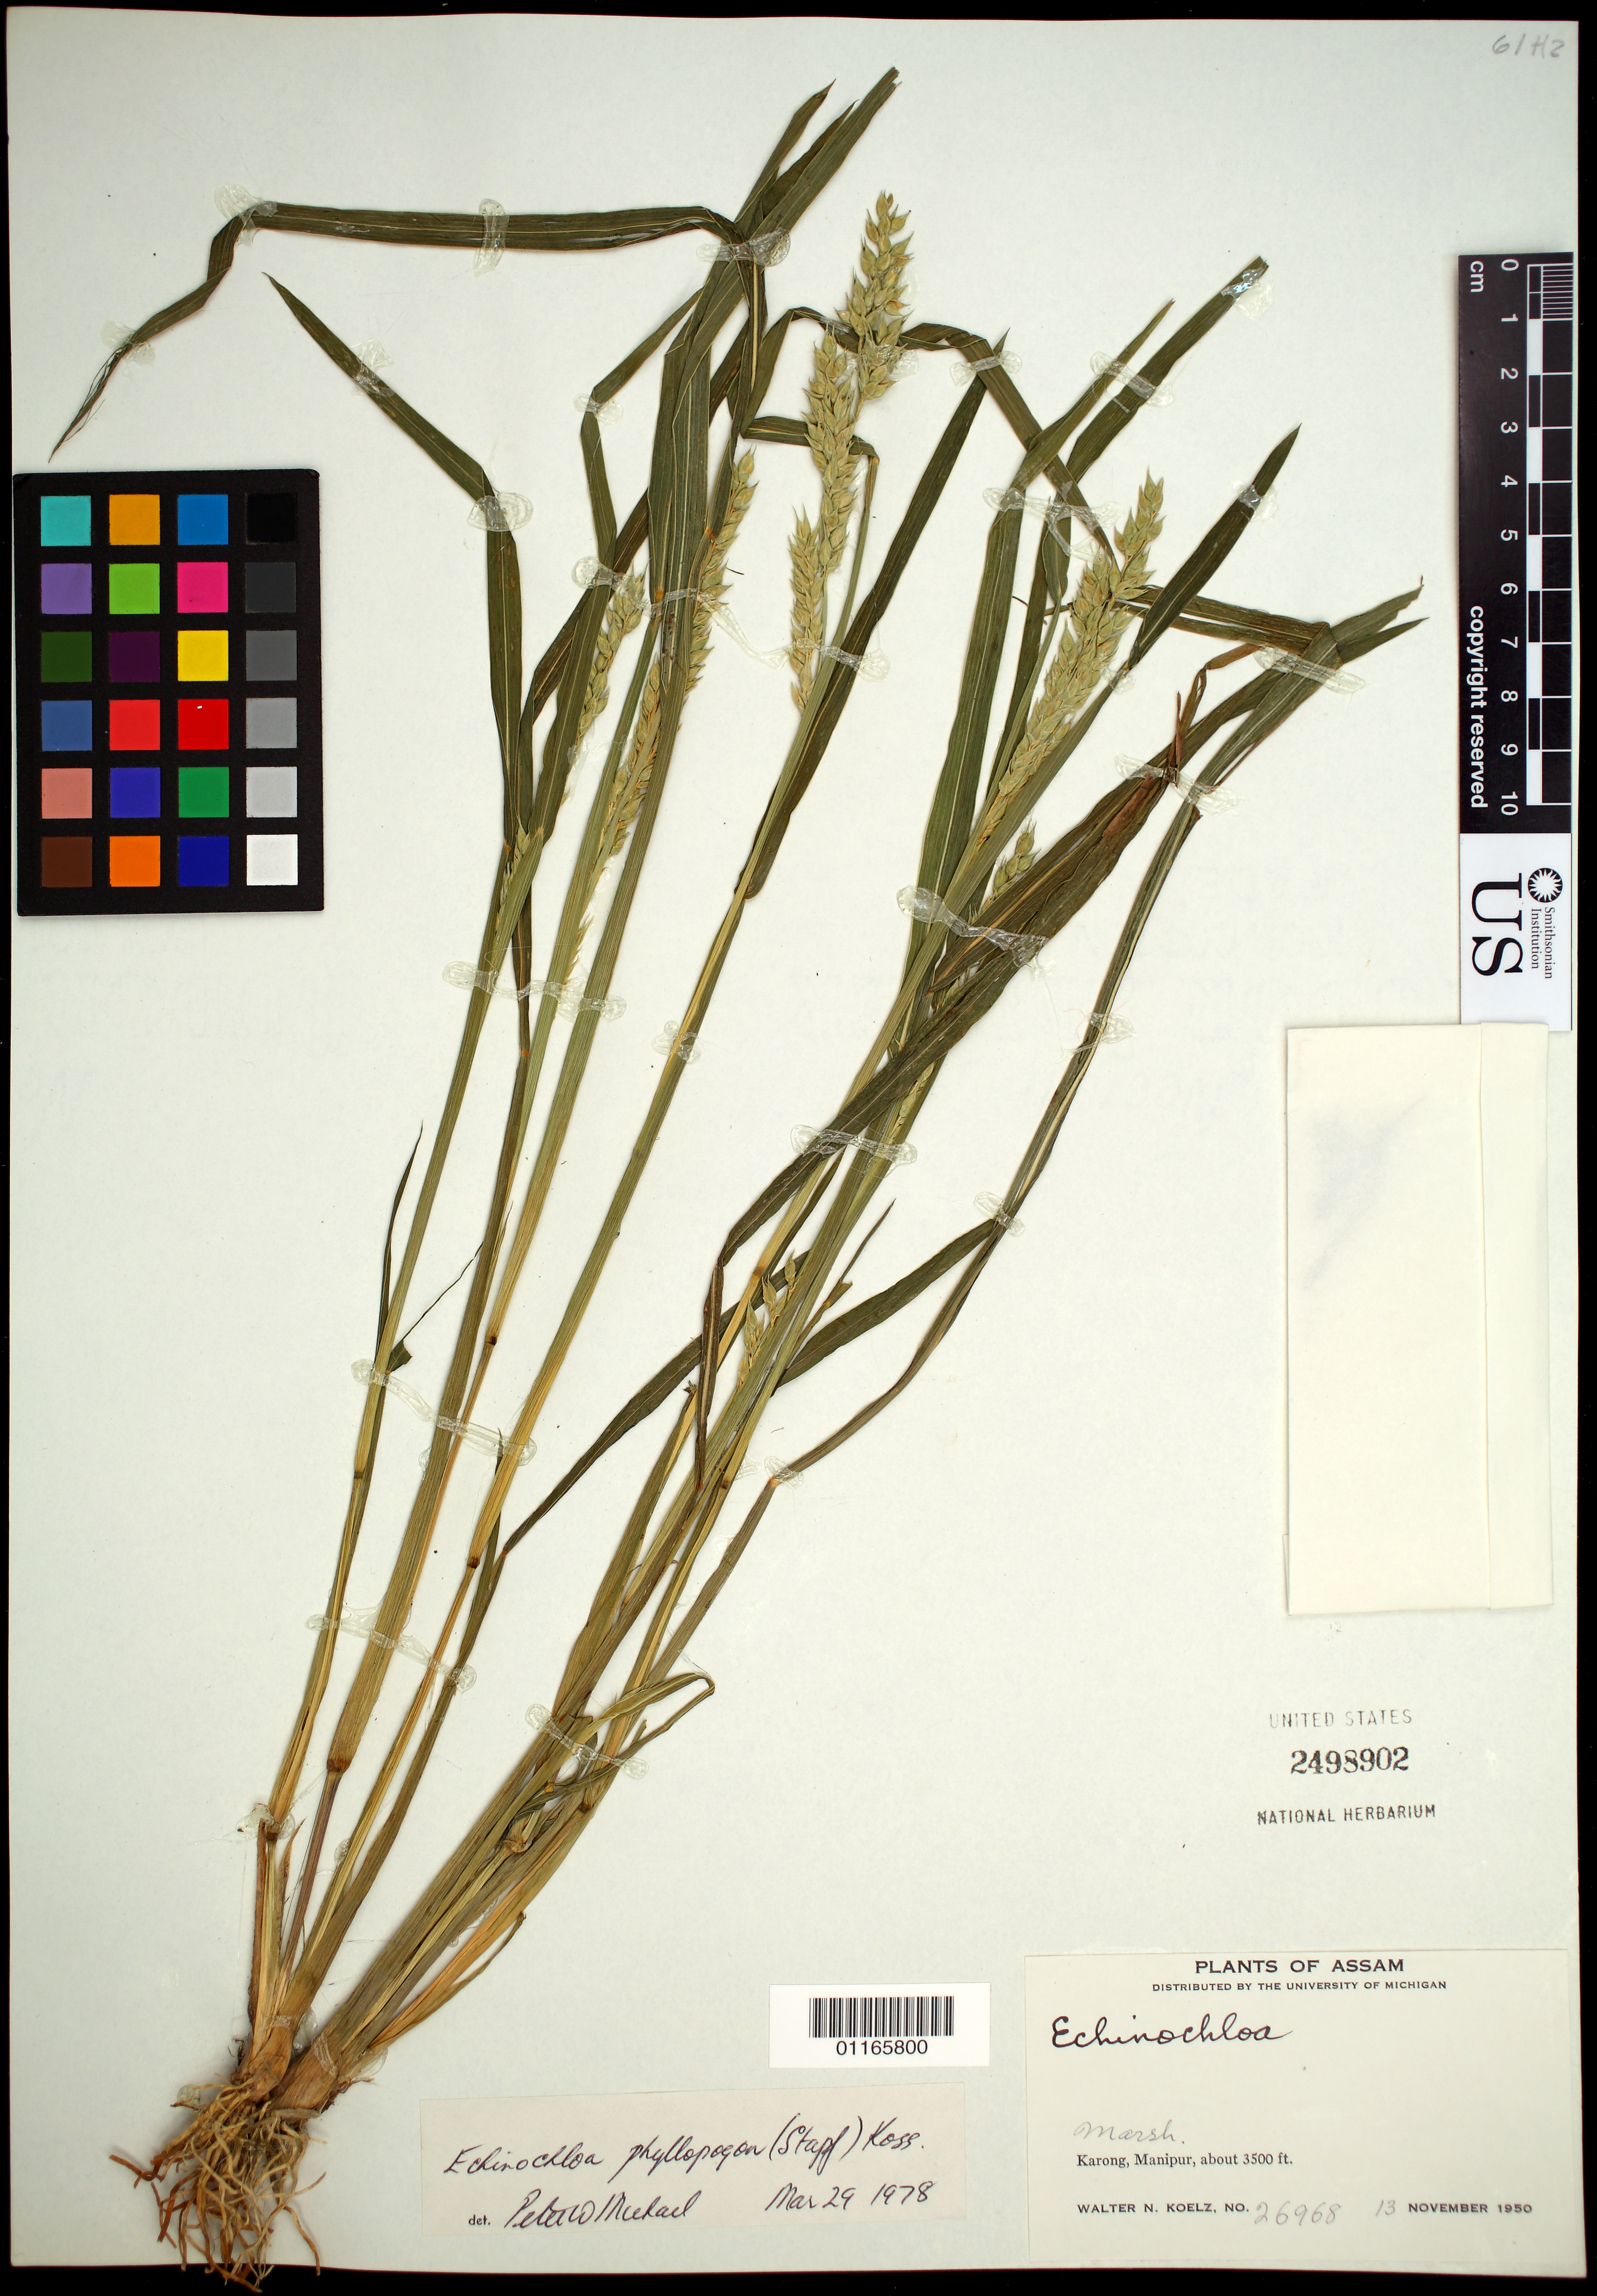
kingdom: Plantae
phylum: Tracheophyta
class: Liliopsida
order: Poales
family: Poaceae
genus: Echinochloa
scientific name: Echinochloa phyllopogon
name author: (Stapf) Stapf ex Kossenko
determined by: Michael, P. W.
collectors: W. N. Koelz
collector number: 26968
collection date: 1950-11-13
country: India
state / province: Manipur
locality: Karong, Manipur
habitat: Marsh.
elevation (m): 1067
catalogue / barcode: US 2498902